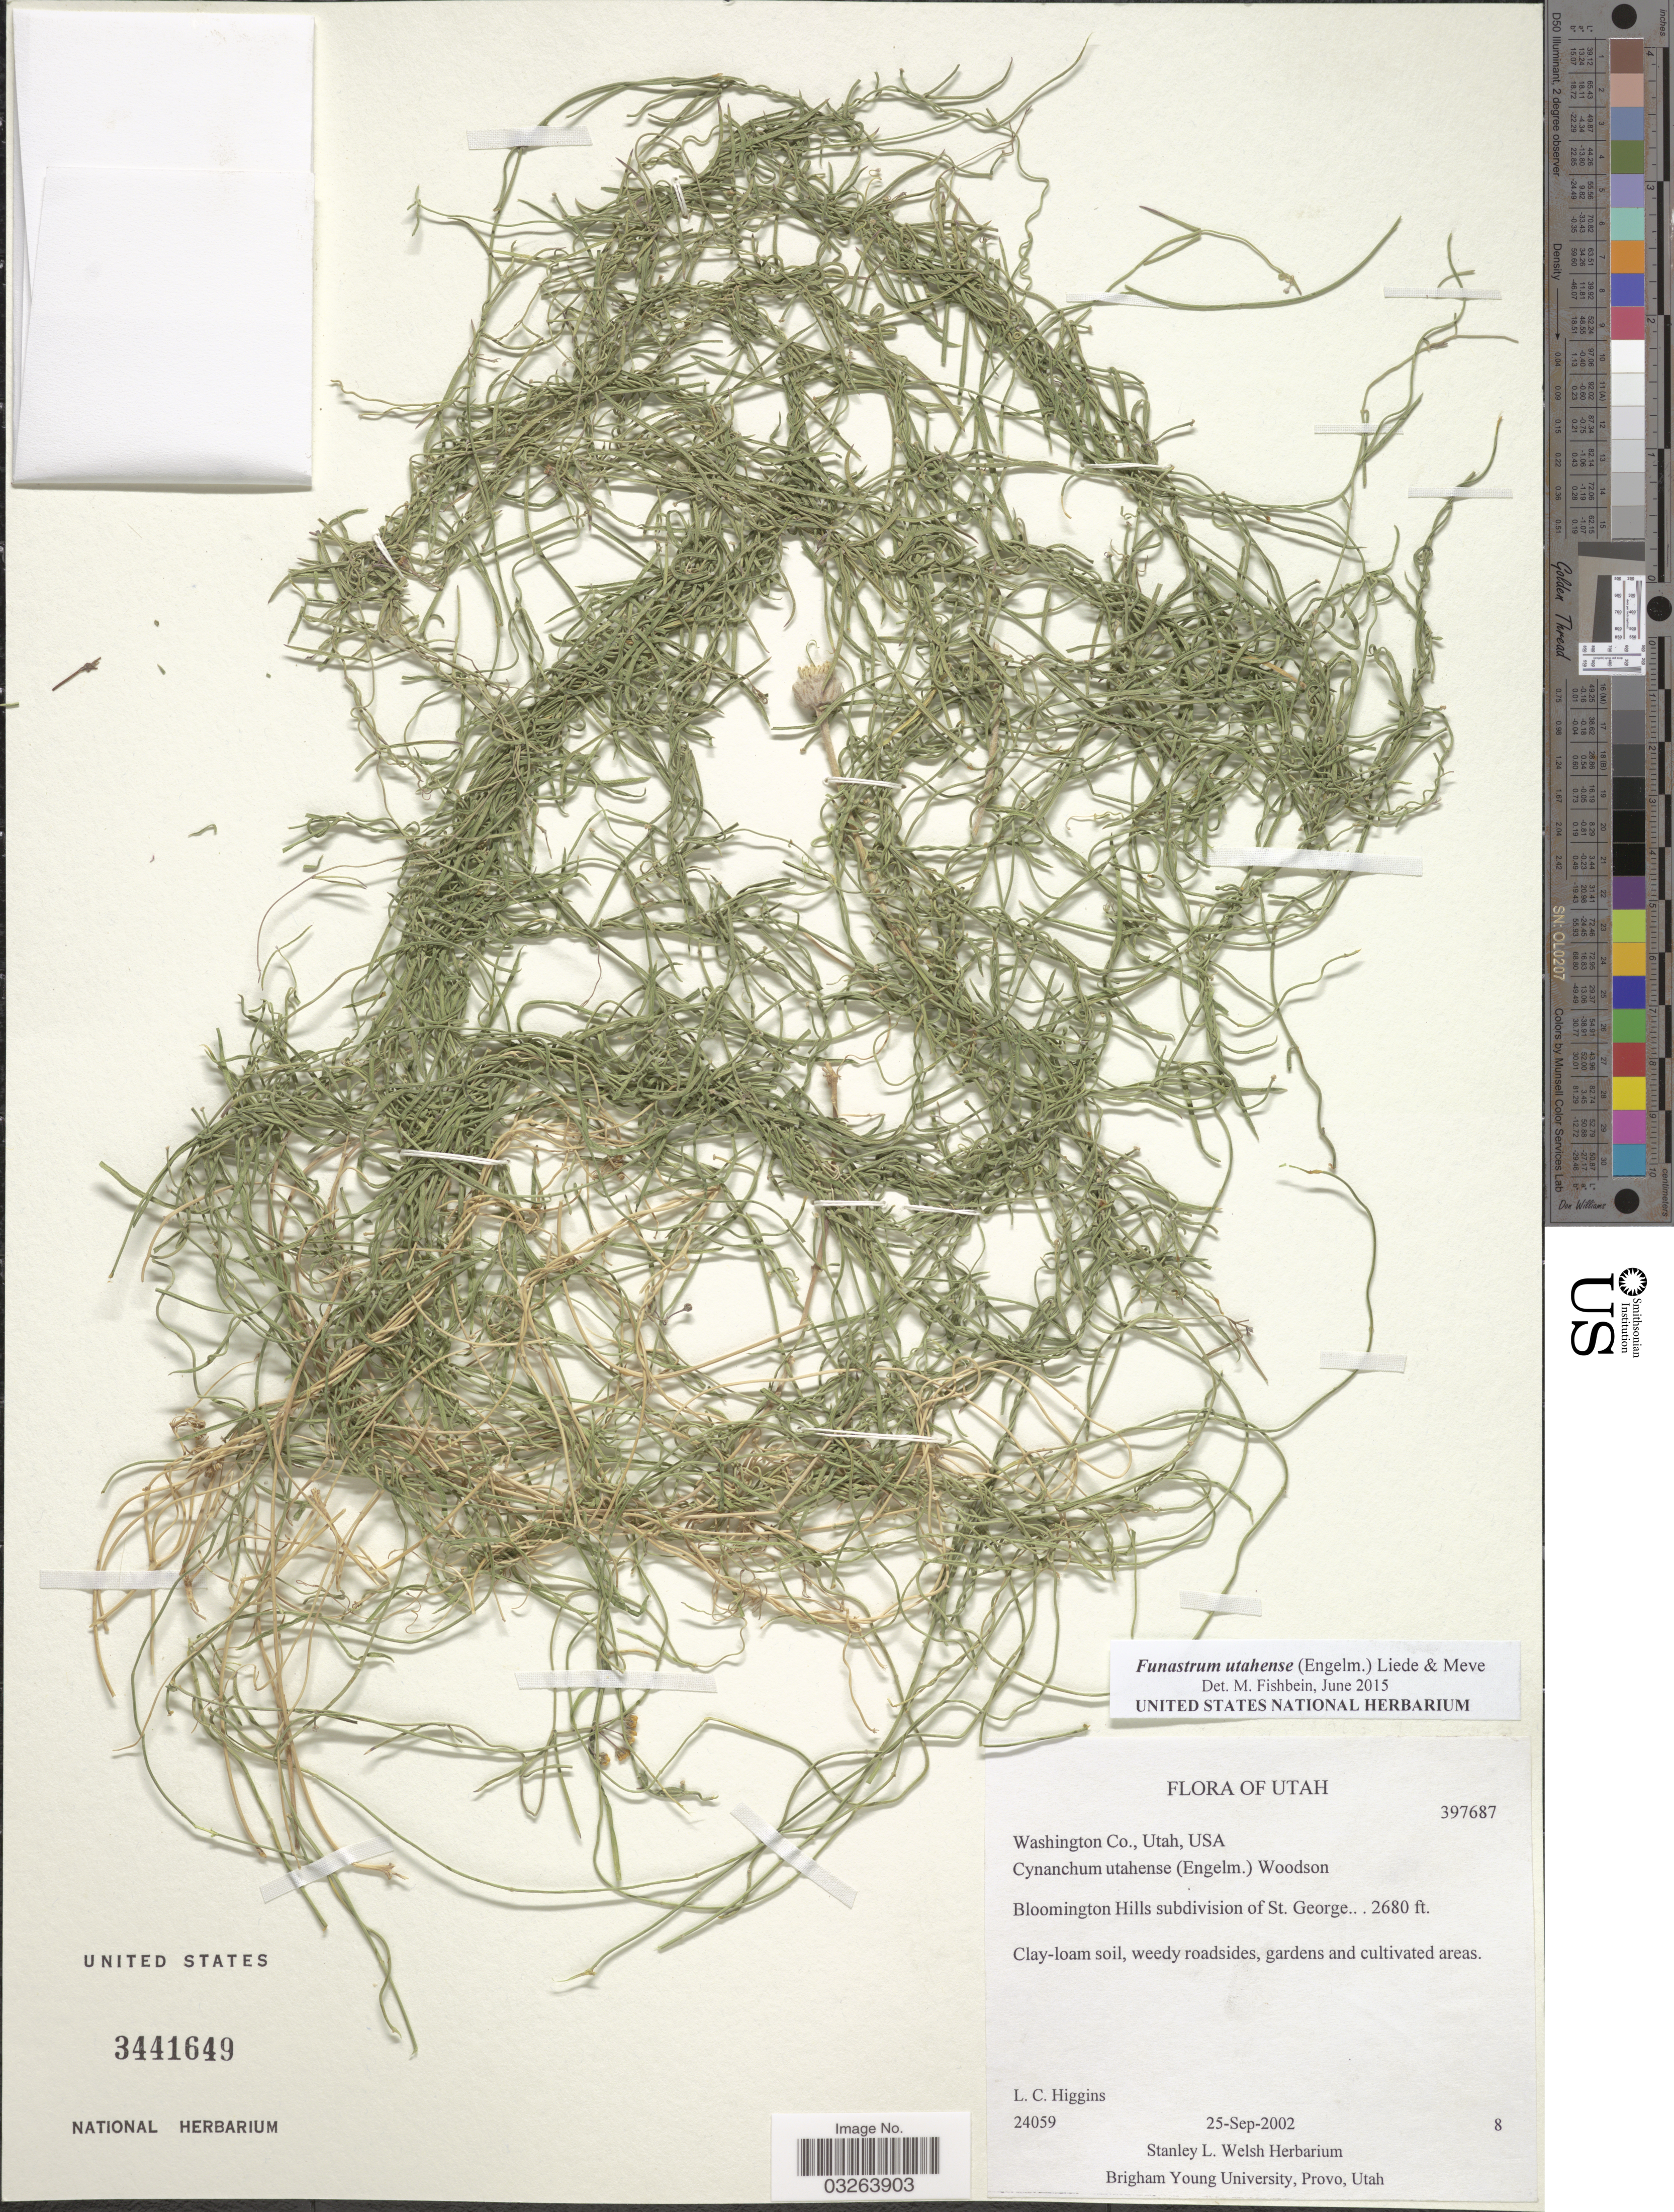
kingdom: Plantae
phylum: Tracheophyta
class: Magnoliopsida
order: Gentianales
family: Apocynaceae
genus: Funastrum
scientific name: Funastrum utahense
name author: (Engelm.) Liede & Meve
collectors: L. Higgins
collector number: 24059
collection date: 2002-09-25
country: United States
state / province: Utah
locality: Washington Co., USA. Bloomington Hills subdivision of St. George.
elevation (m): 817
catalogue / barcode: US 3441649